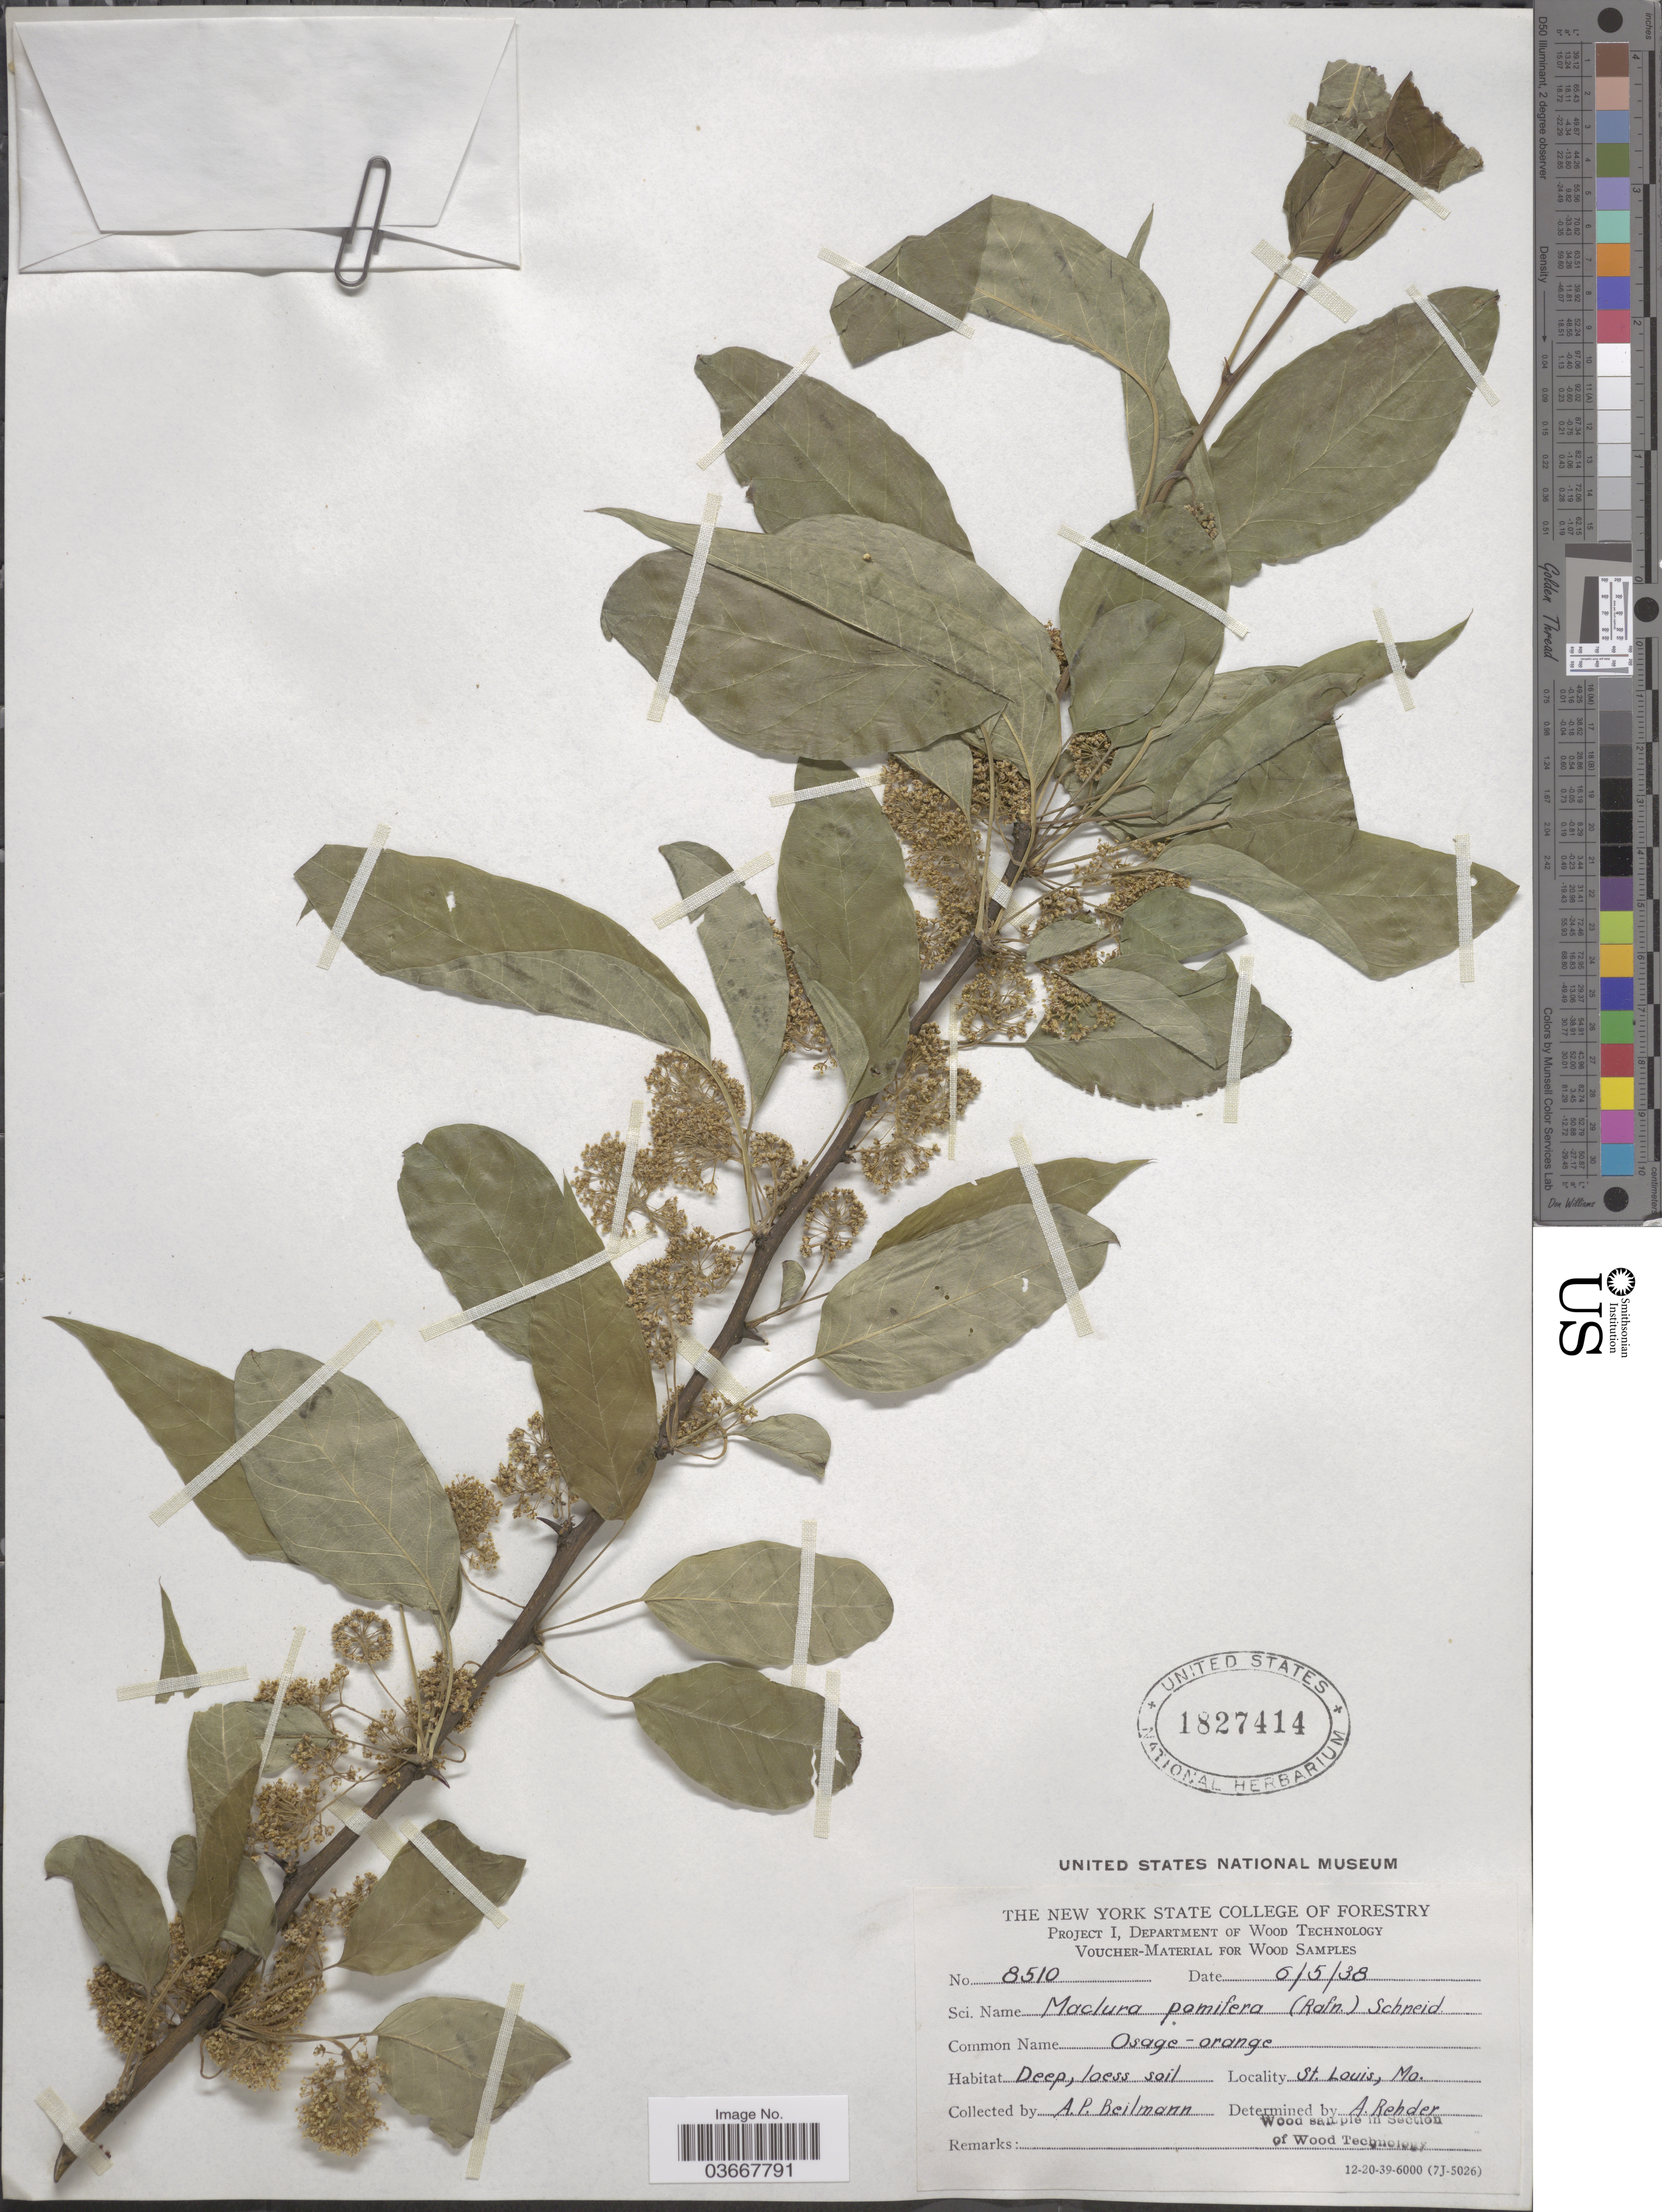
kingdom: Plantae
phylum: Tracheophyta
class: Magnoliopsida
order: Rosales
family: Moraceae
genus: Maclura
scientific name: Maclura pomifera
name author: (Raf.) C.K. Schneid.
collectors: A. Beilmann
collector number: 8510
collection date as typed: Transcribed d/m/y: 5/6/38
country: United States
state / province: Missouri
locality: St. Louis.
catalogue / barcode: US 1827414